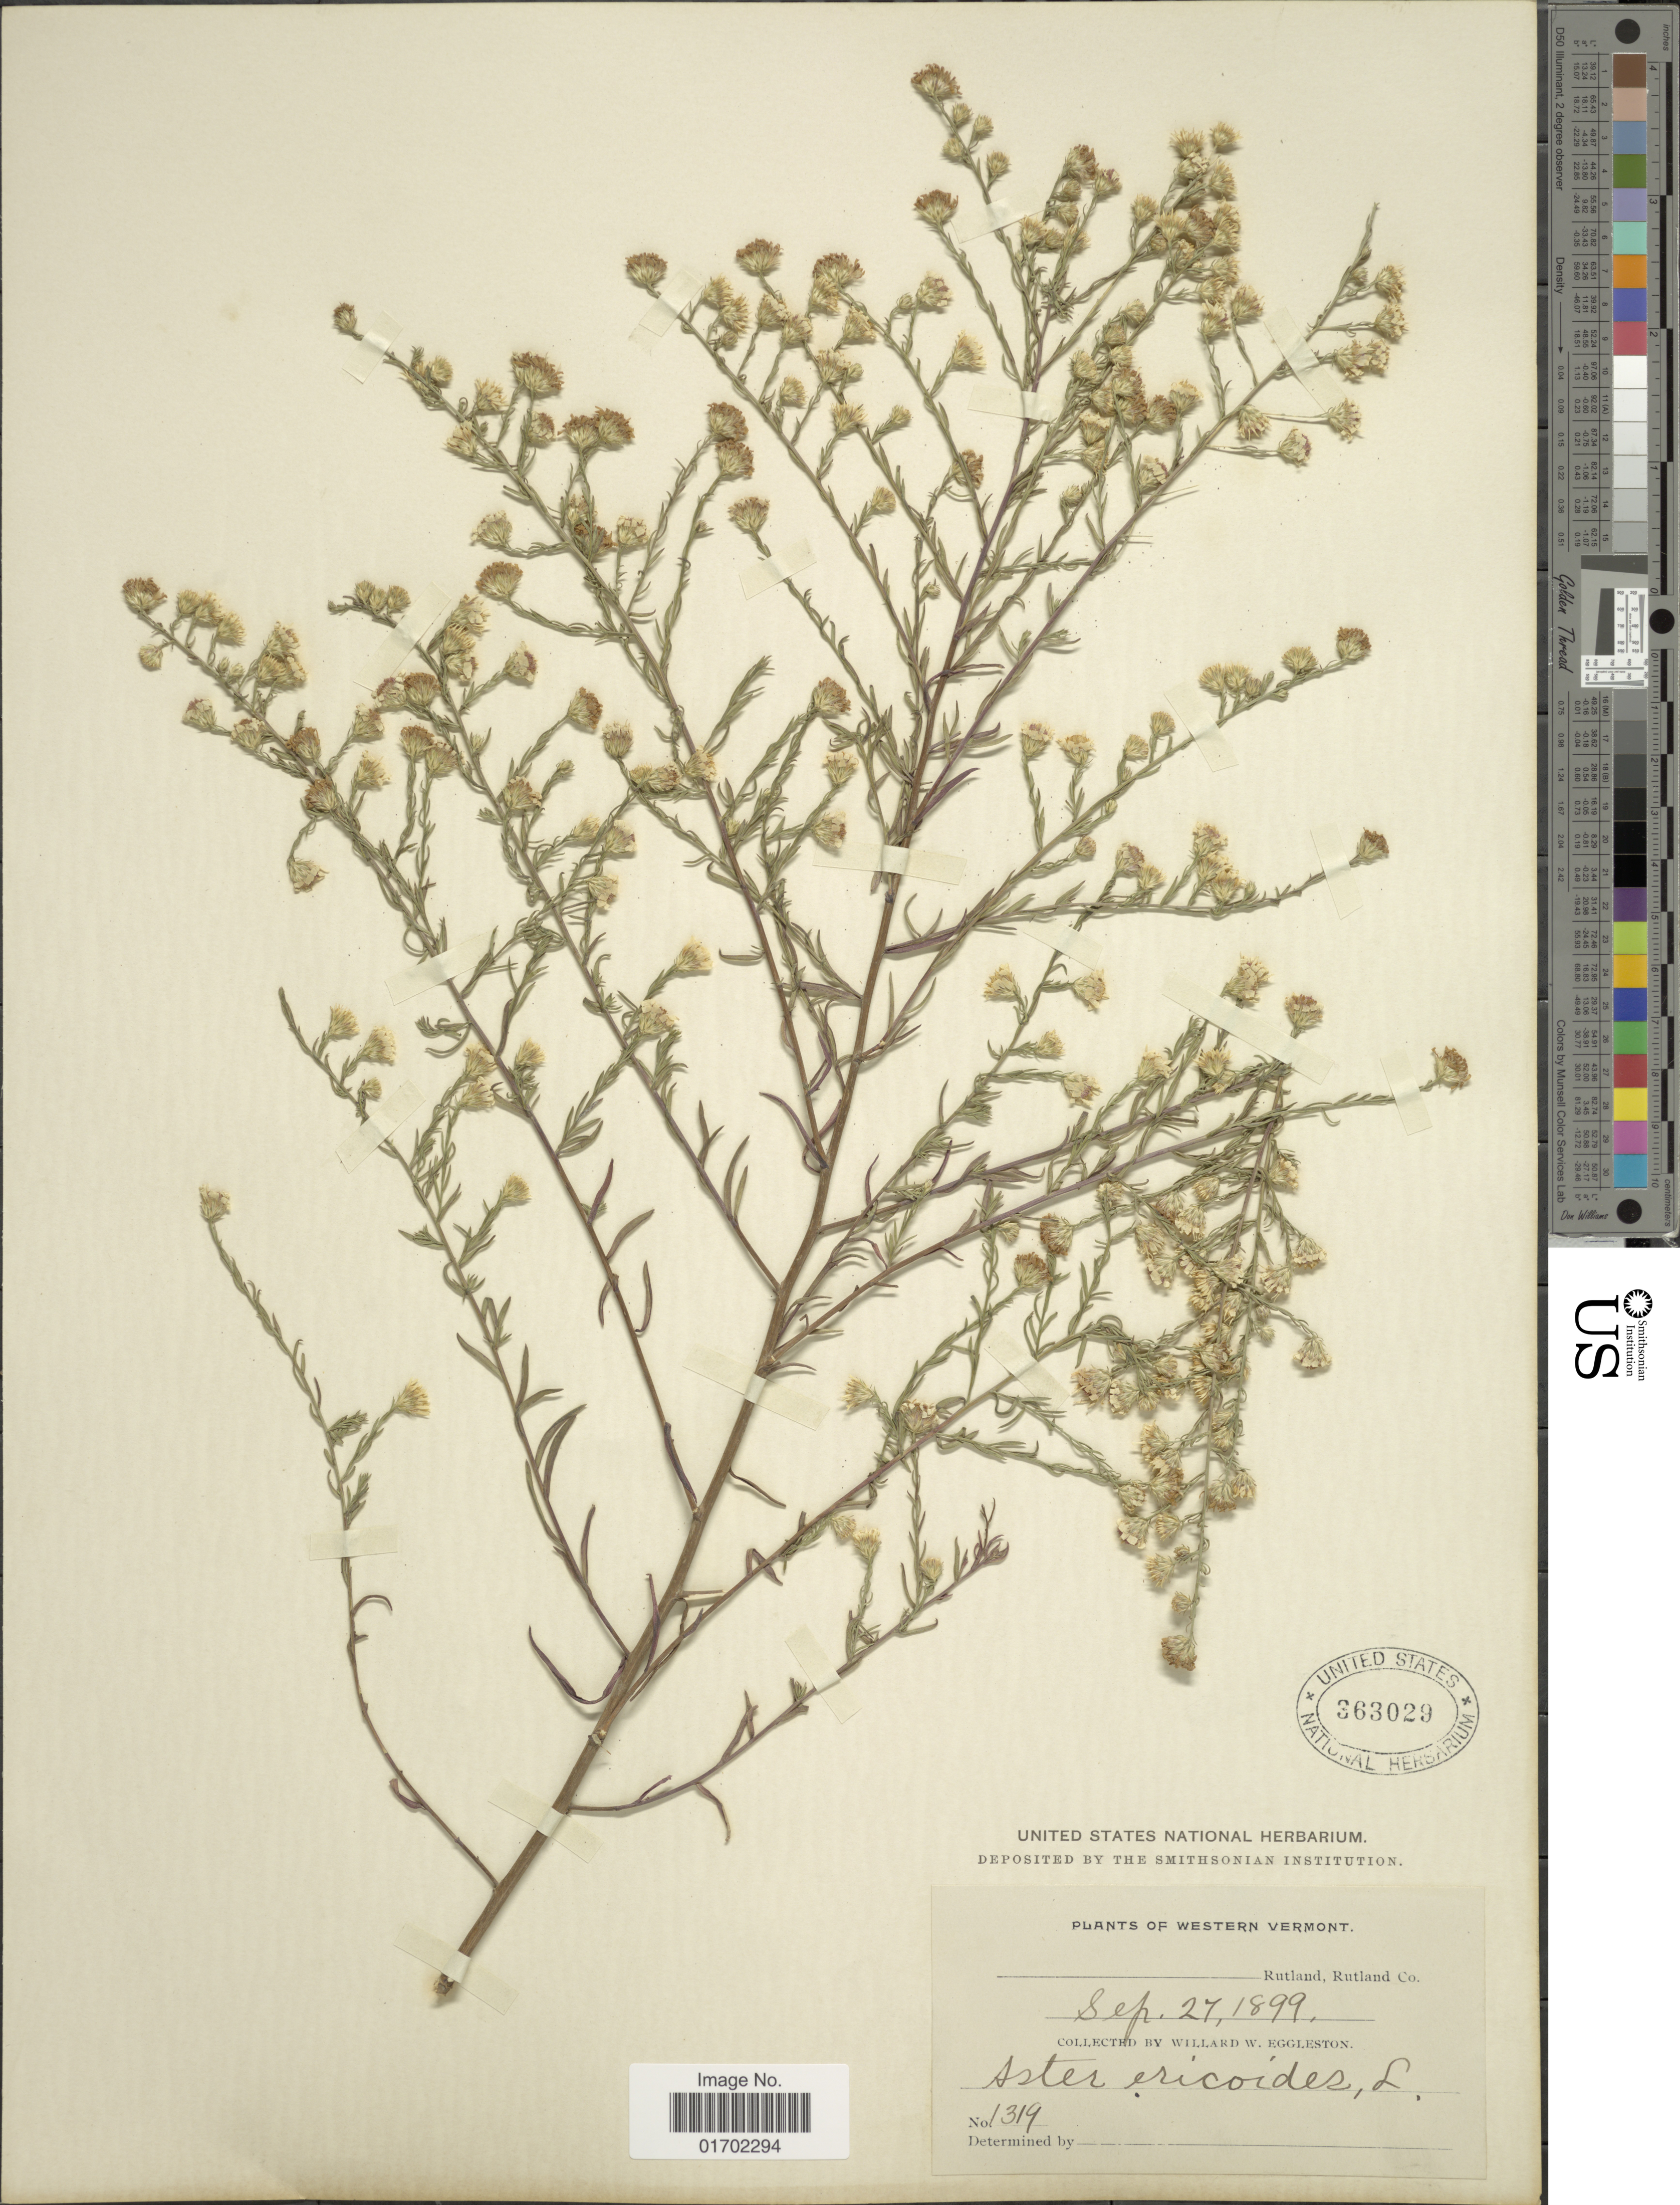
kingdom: Plantae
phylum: Tracheophyta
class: Magnoliopsida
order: Asterales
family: Asteraceae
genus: Symphyotrichum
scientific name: Symphyotrichum pilosum var. pilosum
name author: (Willd.) G.L. Nesom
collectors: W. W. Eggleston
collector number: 1319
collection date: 1899-09-27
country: United States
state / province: Vermont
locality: Western vermont, Rutland, Rutland Co.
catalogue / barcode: US 363029